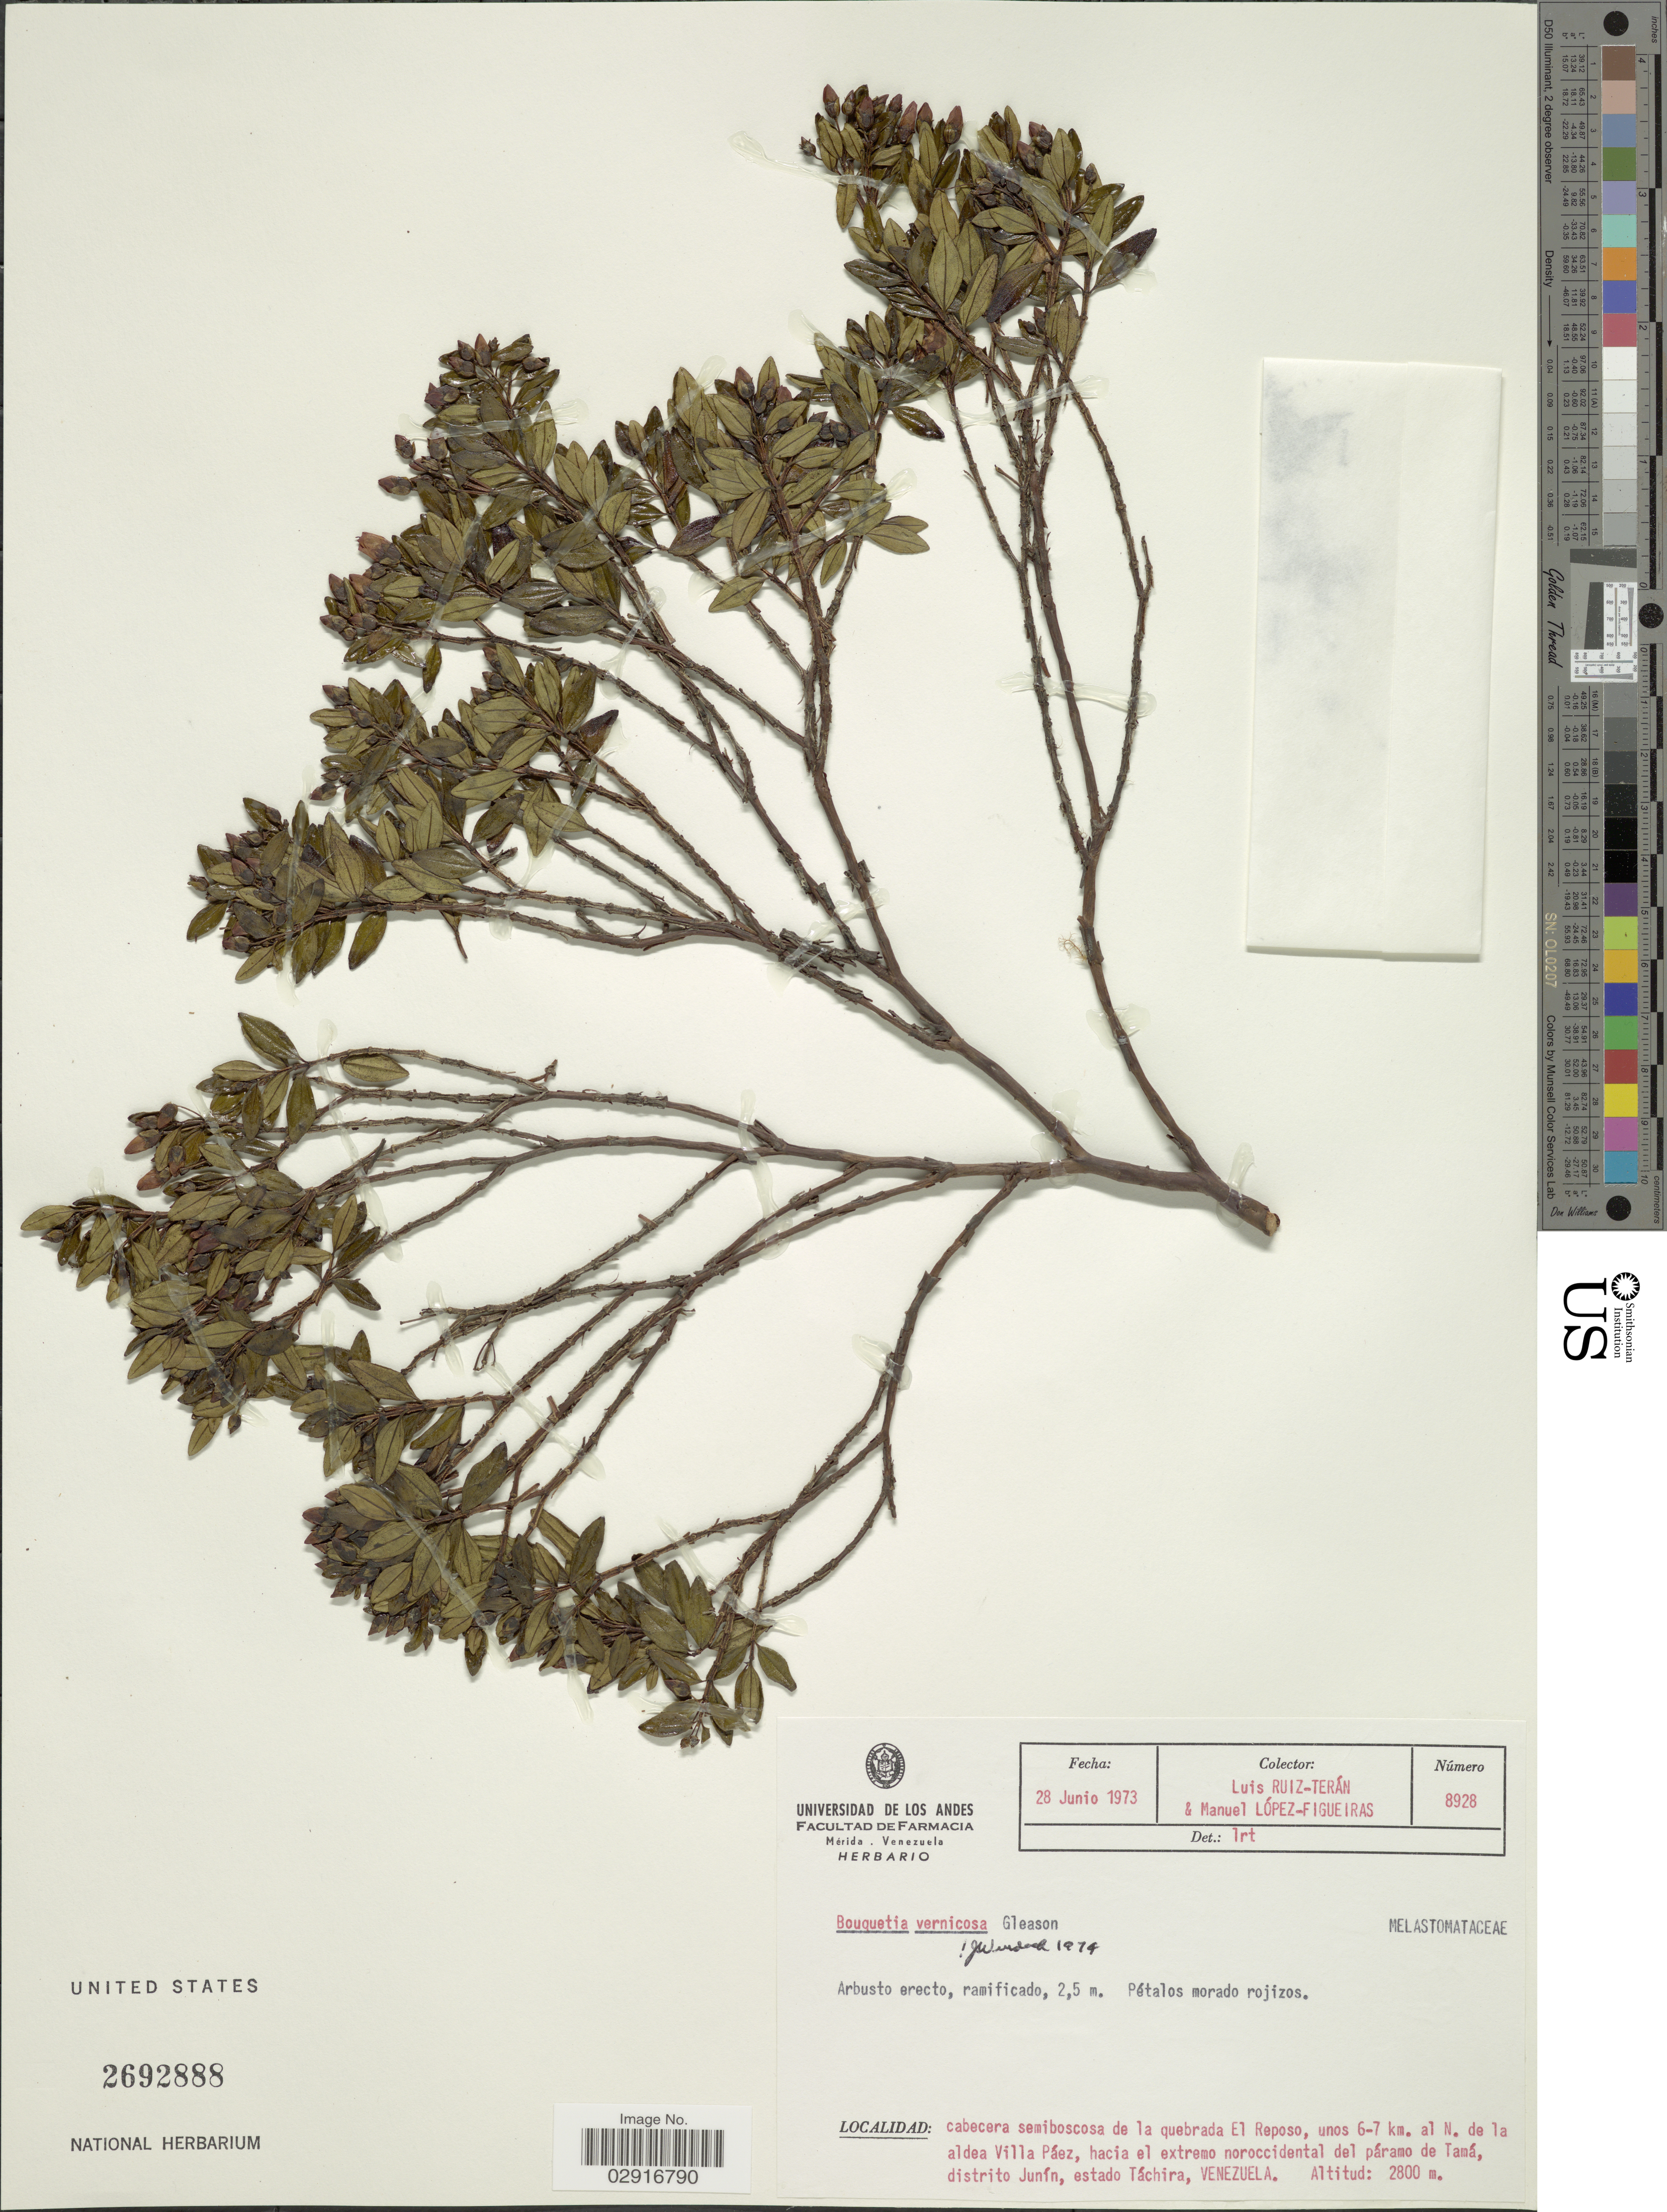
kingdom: Plantae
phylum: Tracheophyta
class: Magnoliopsida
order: Myrtales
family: Melastomataceae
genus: Bucquetia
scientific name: Bucquetia vernicosa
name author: Gleason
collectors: L. Teran & M. López Figueiras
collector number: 8928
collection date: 1973-06-28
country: Venezuela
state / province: Tachira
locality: Cabecera semiboscosa de la quebrada El Reposo, unos 6-7 km. al N. de la aldea Villa Páez, hacia el extremo noroccidental del páramo de Tamá, distrito Junín.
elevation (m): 2800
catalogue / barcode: US 2692888